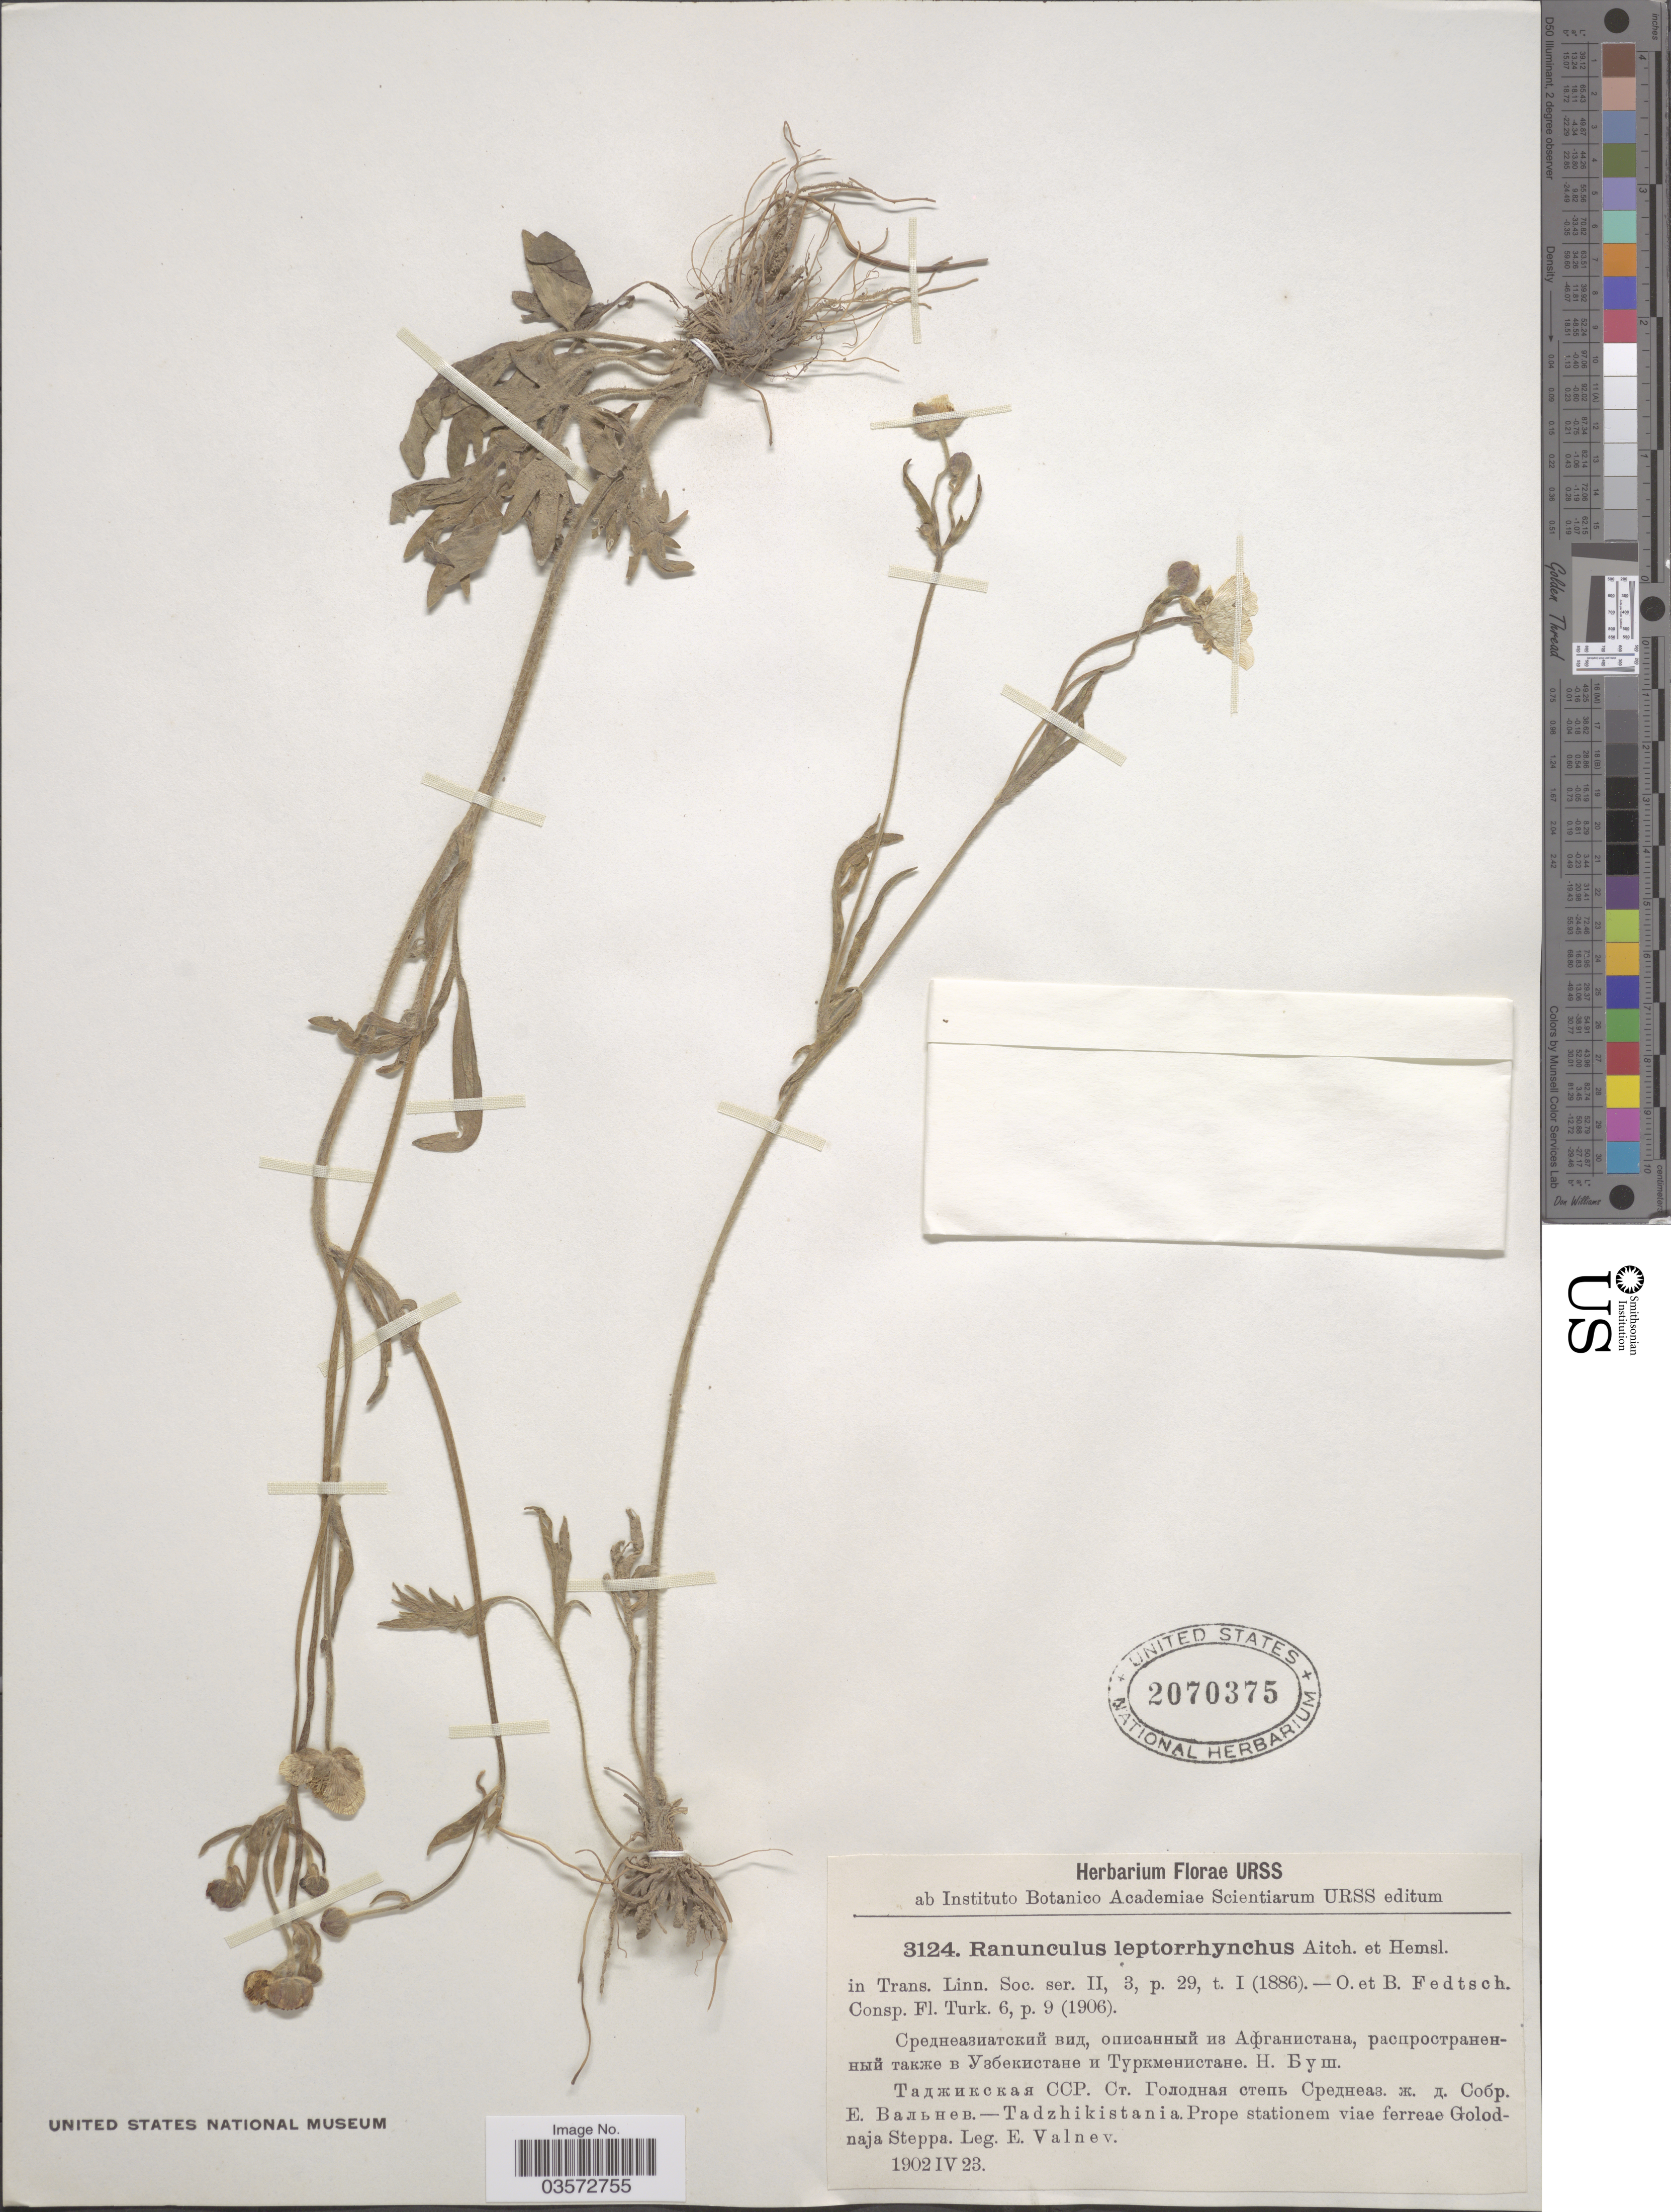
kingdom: Plantae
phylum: Tracheophyta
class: Magnoliopsida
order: Ranunculales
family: Ranunculaceae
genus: Ranunculus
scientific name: Ranunculus leptorrhynchus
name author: Aitch. & Hemsl.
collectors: E. Valnev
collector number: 3124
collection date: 1902-04-23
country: Tajikistan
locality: Tadzhikistania. Prope stationem viae ferreae Golodnaja Steppa.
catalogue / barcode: US 2070375